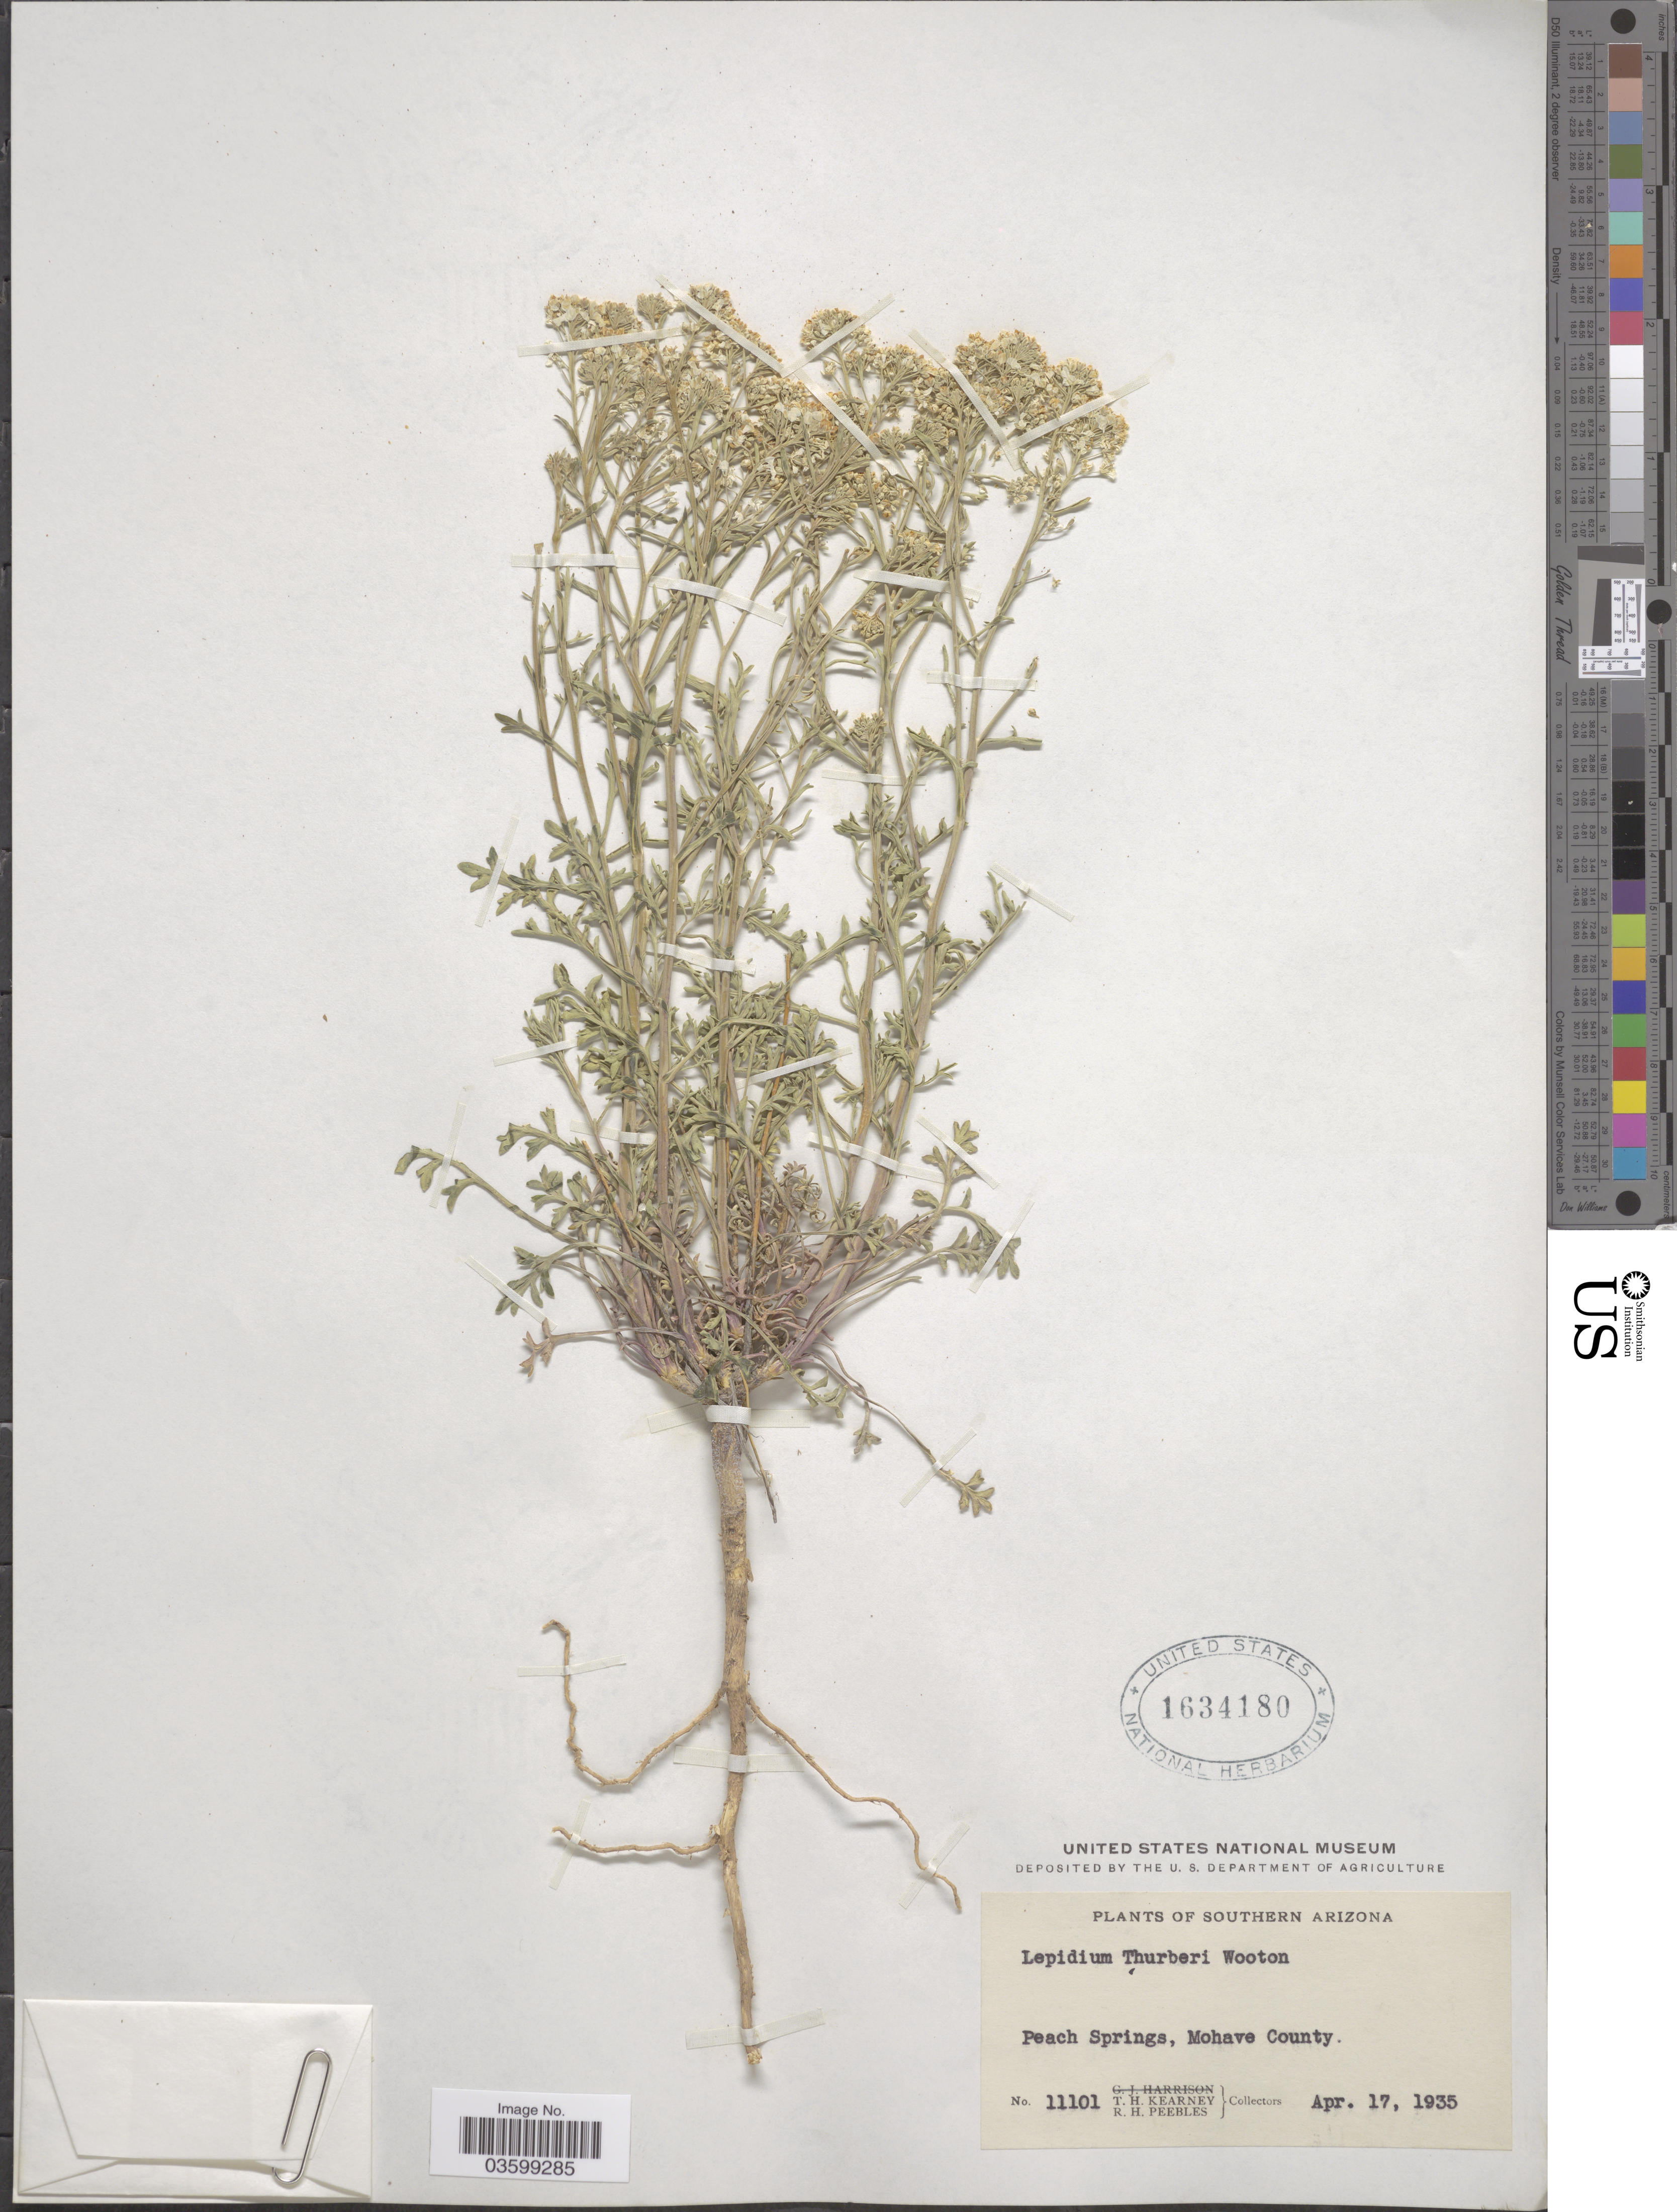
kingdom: Plantae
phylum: Tracheophyta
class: Magnoliopsida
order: Brassicales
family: Brassicaceae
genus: Lepidium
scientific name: Lepidium thurberi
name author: Wooton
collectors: T. H. Kearney & R. H. Peebles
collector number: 11101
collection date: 1935-04-17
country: United States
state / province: Arizona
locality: Southern Arizona. Peach Springs, Mohave County.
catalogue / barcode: US 1634180